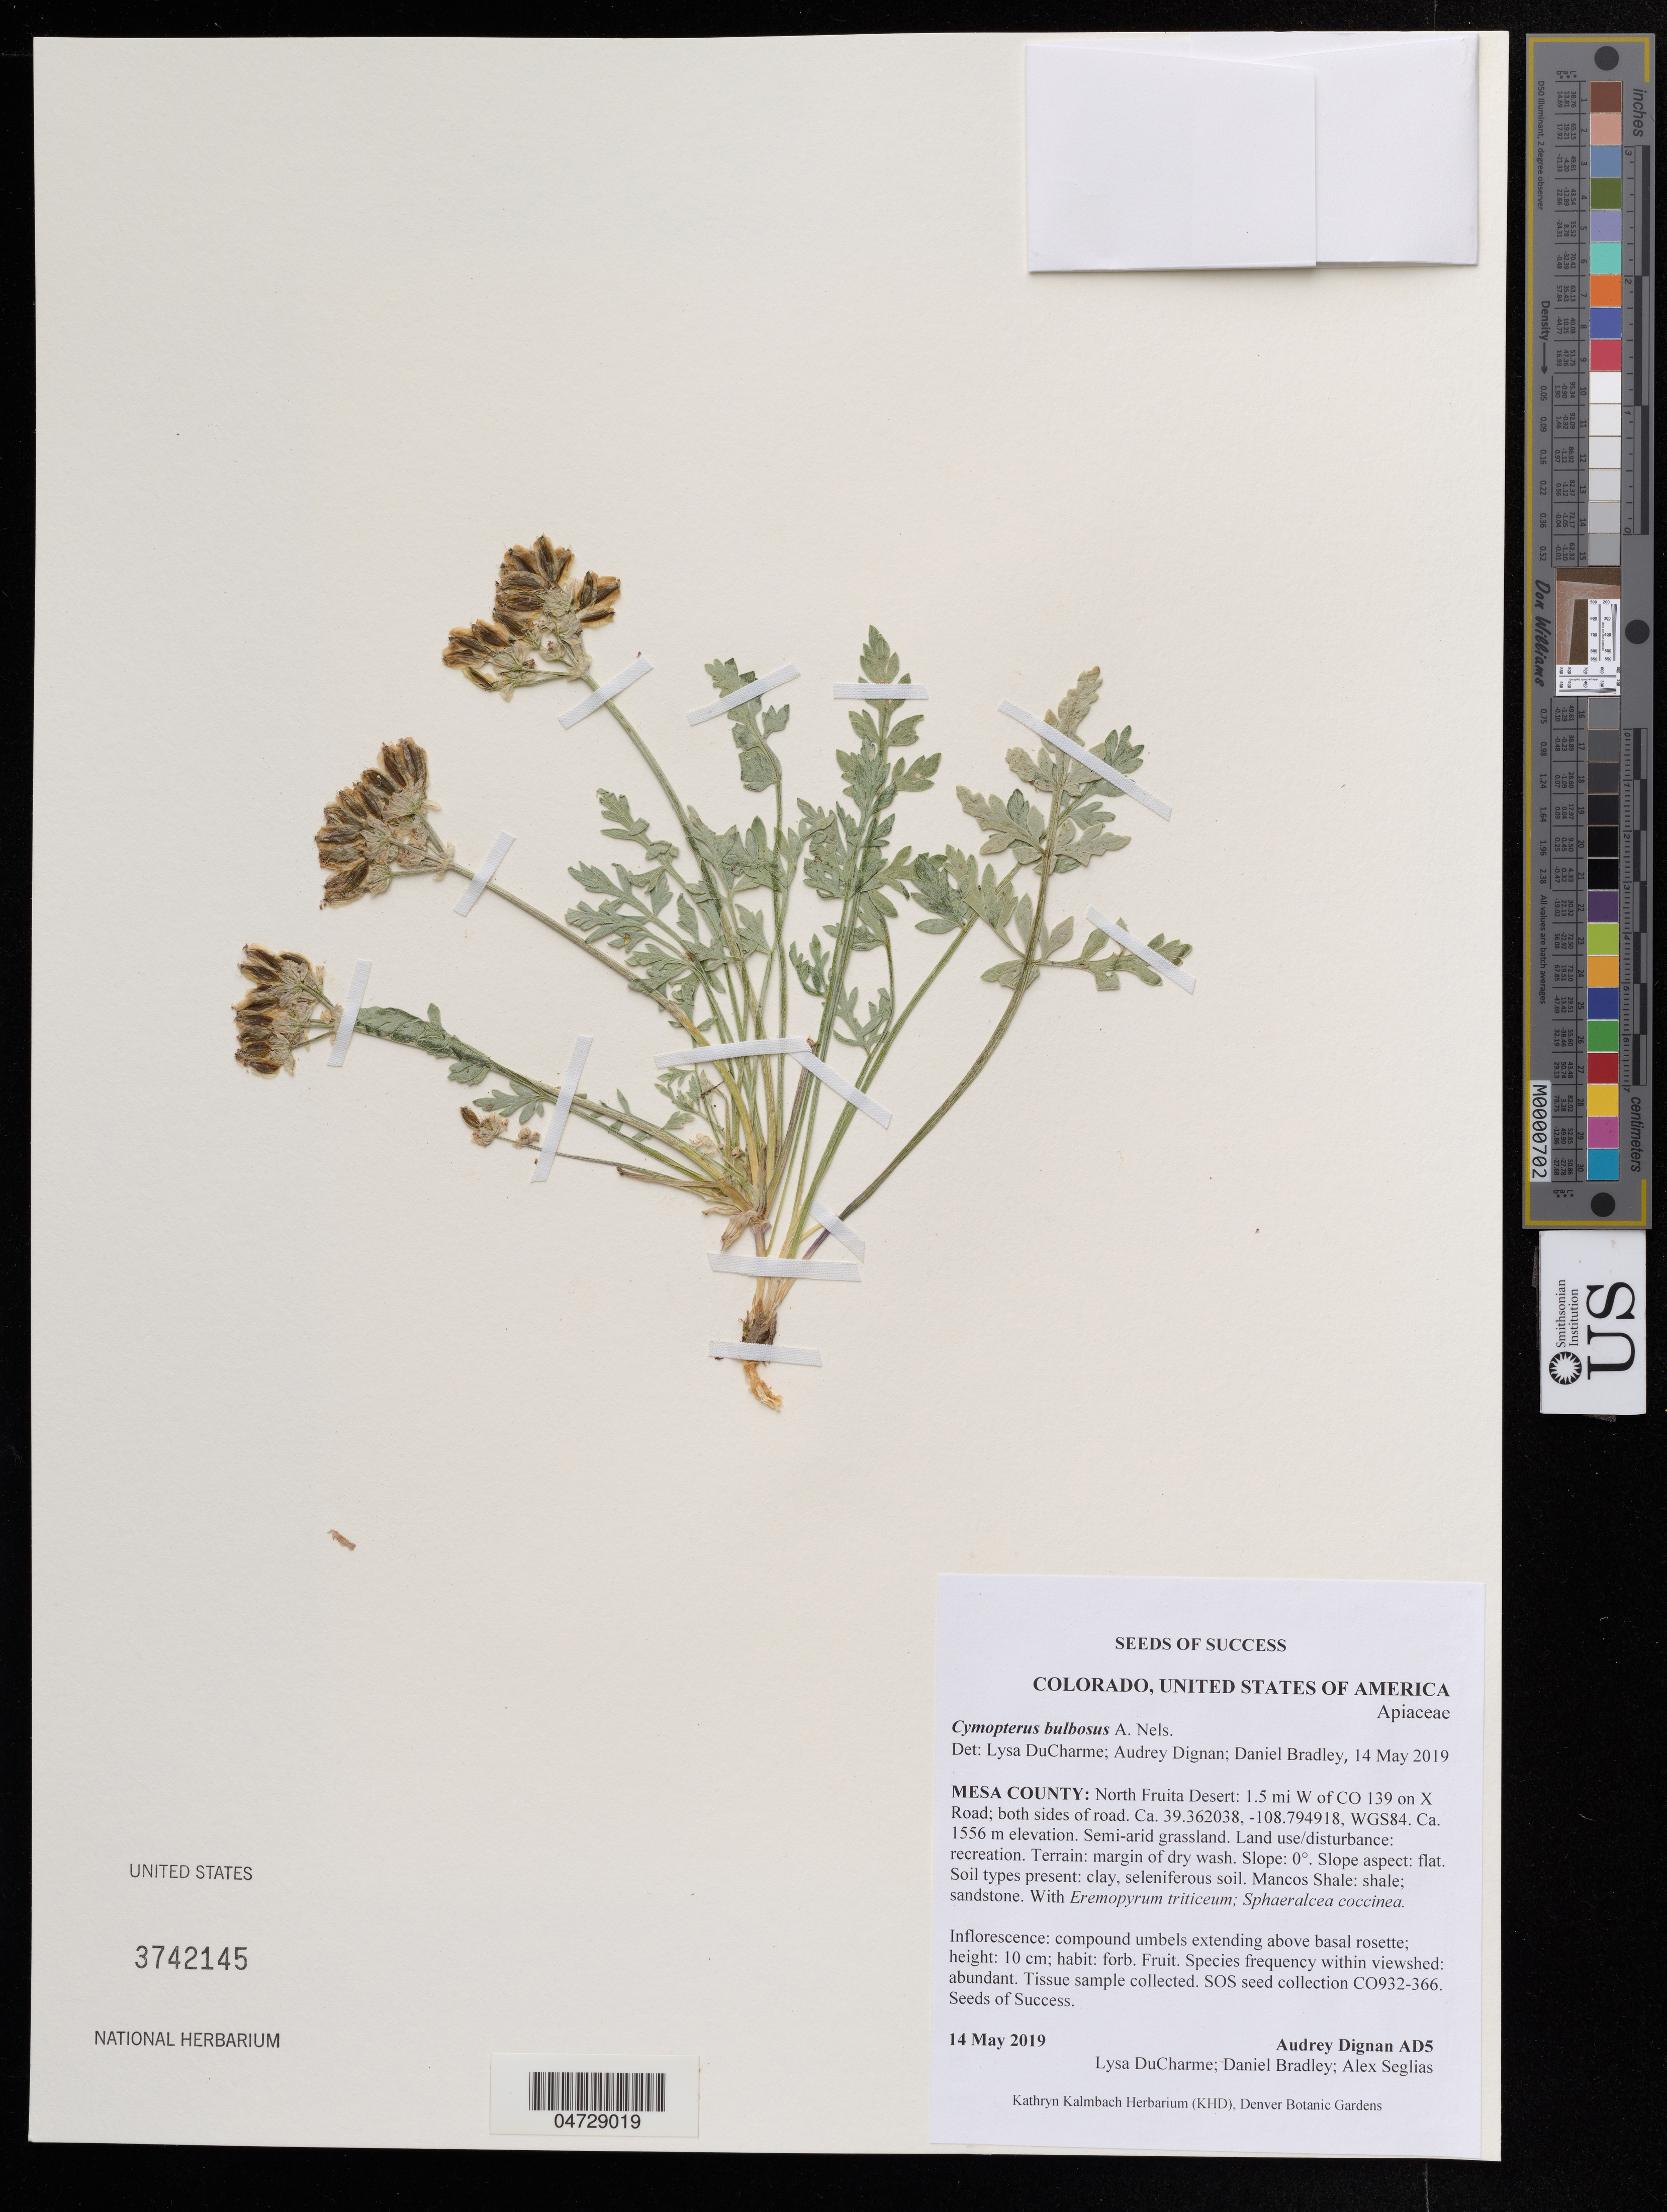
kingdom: Plantae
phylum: Tracheophyta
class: Magnoliopsida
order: Apiales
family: Apiaceae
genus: Cymopterus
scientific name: Cymopterus bulbosus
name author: A. Nelson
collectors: A. Dignan, L. DuCharme, D. Bradley & A. Seglias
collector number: AD5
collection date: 2019-05-14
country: United States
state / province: Colorado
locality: Mesa County: North Fruita Desert: 1.5 mi W of CO 139 on X Road; both sides of road.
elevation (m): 1556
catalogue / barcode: US 3742145